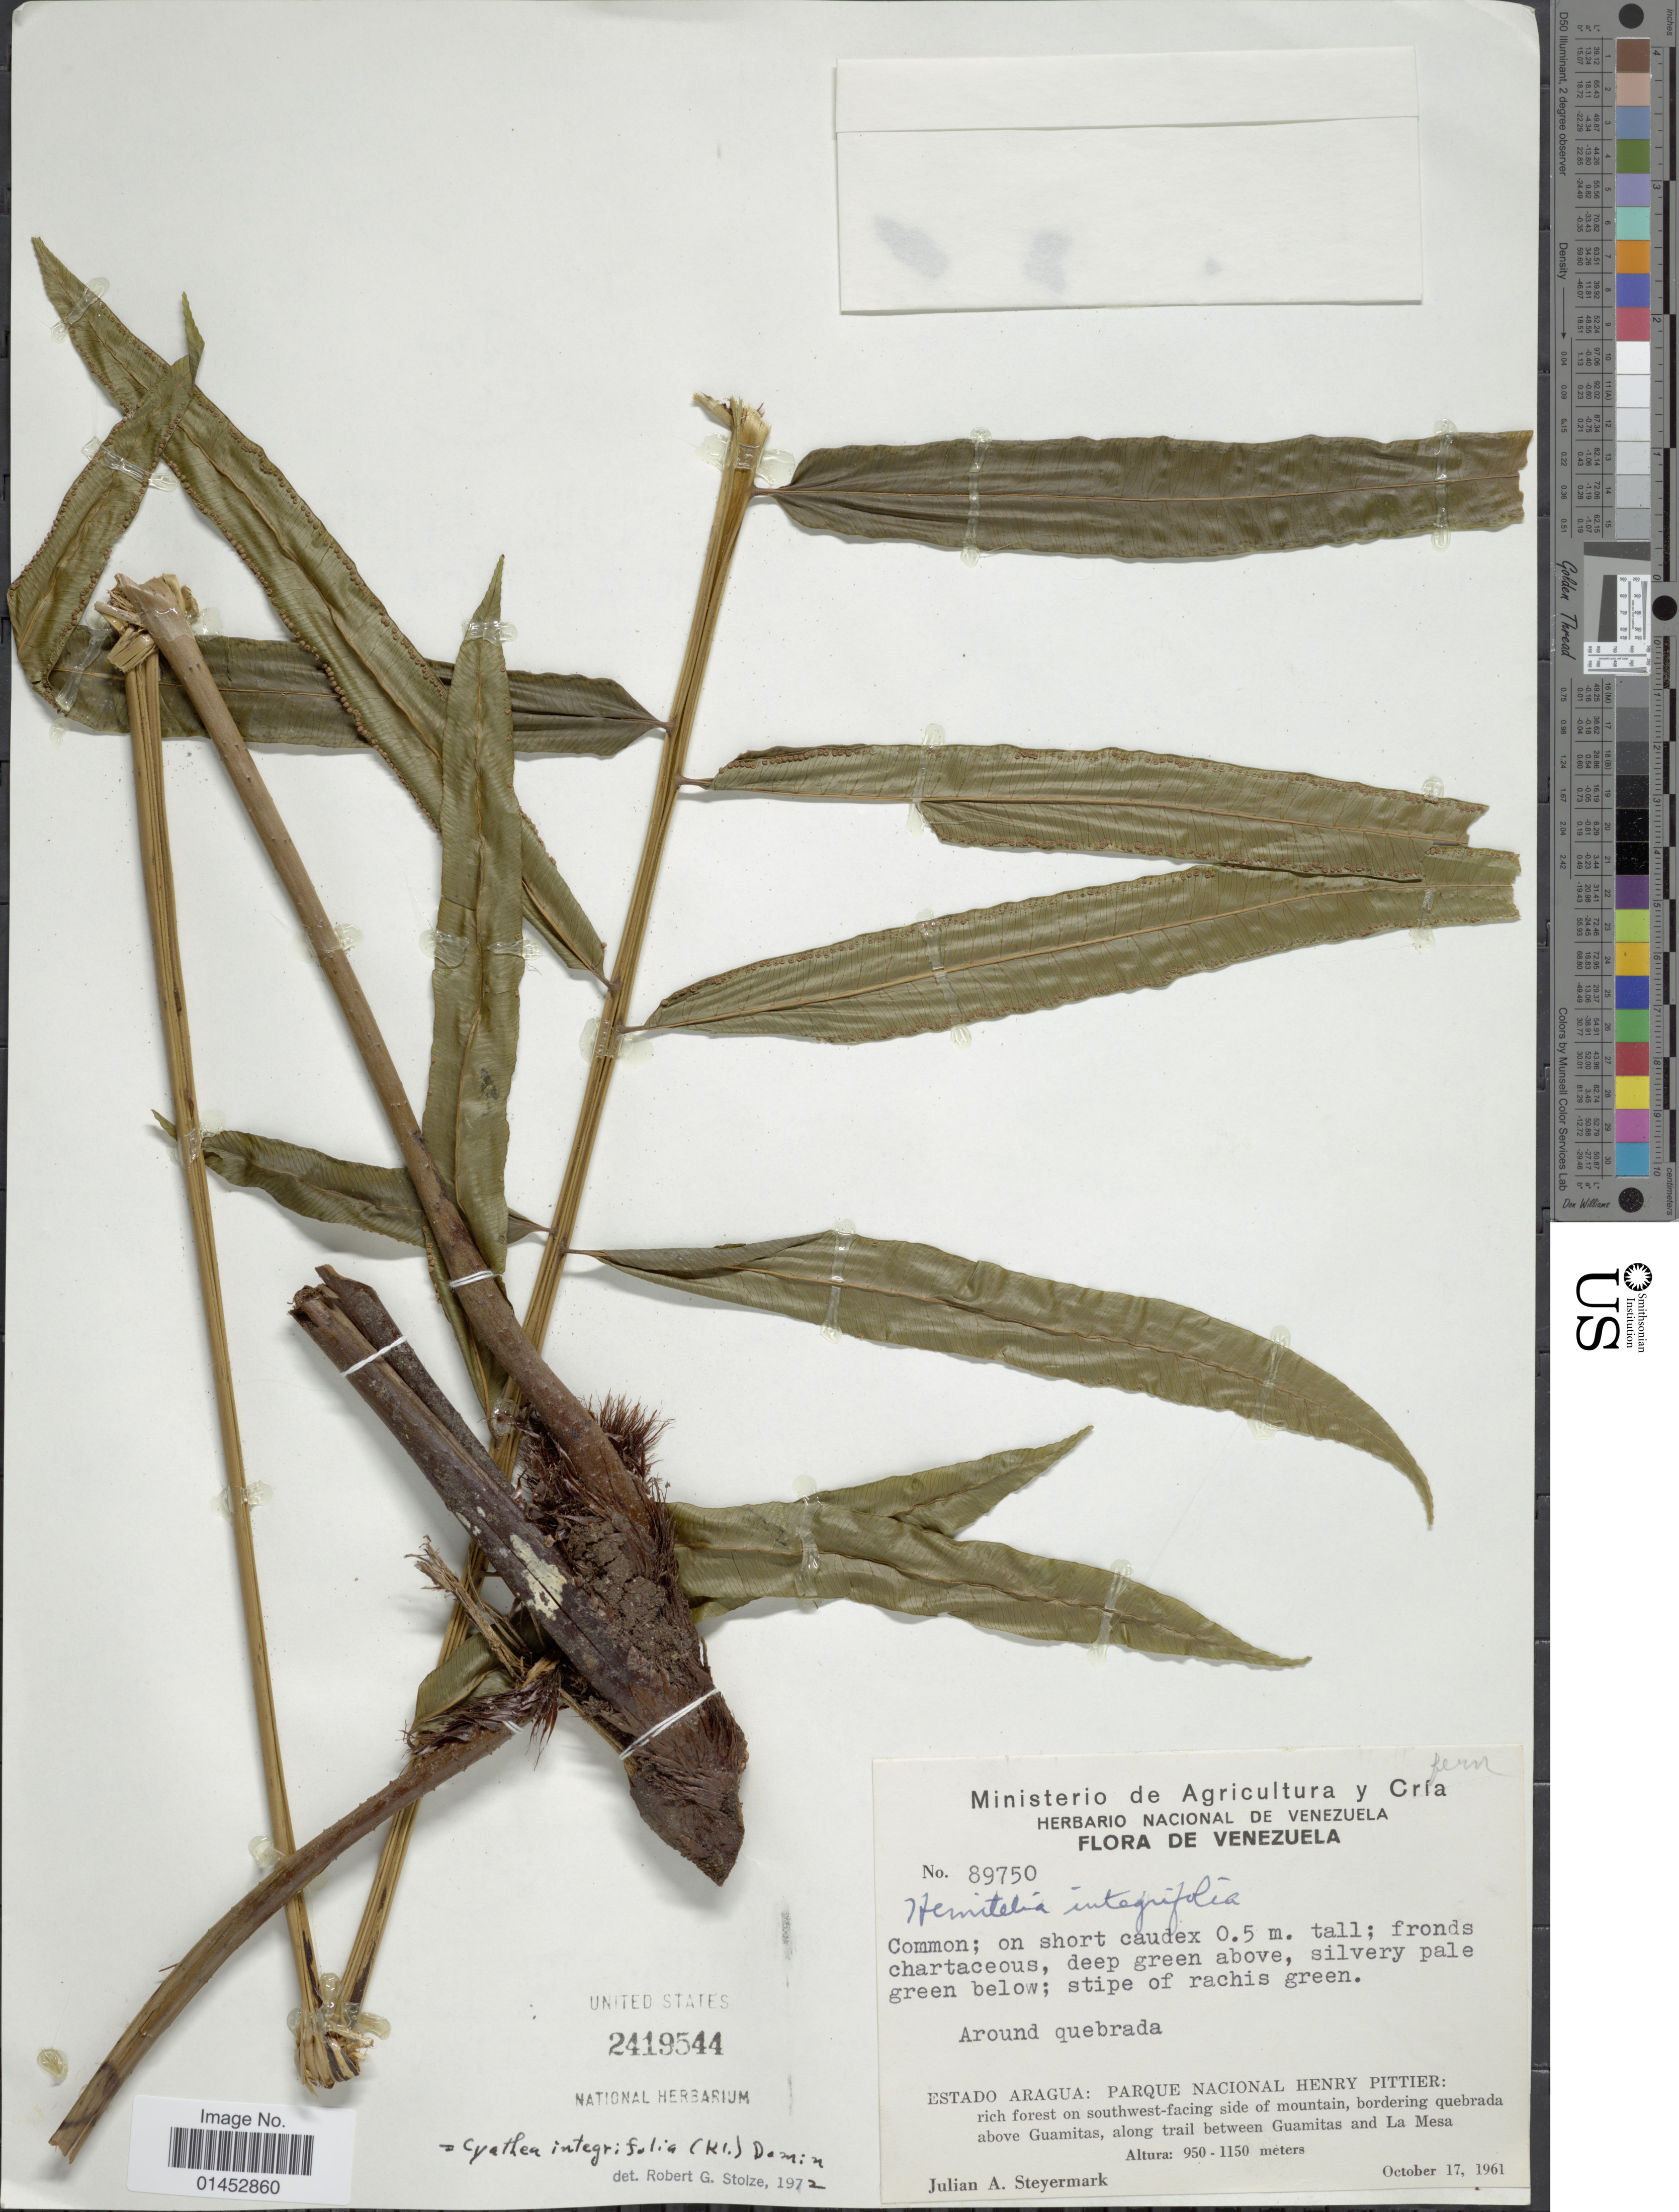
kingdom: Plantae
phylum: Tracheophyta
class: Polypodiopsida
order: Cyatheales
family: Cyatheaceae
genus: Cyathea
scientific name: Cyathea speciosa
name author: Humb. & Bonpl. ex Willd.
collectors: J. Steyermark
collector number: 89750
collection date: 1961-10-17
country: Venezuela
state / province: Aragua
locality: Parque Nacional Henry Pittier: rich forest on southwest-facing side of mountain, bordering quebrada above Guamitas, along trail between Guamitas and La Mesa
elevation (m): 950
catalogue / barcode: US 2419544